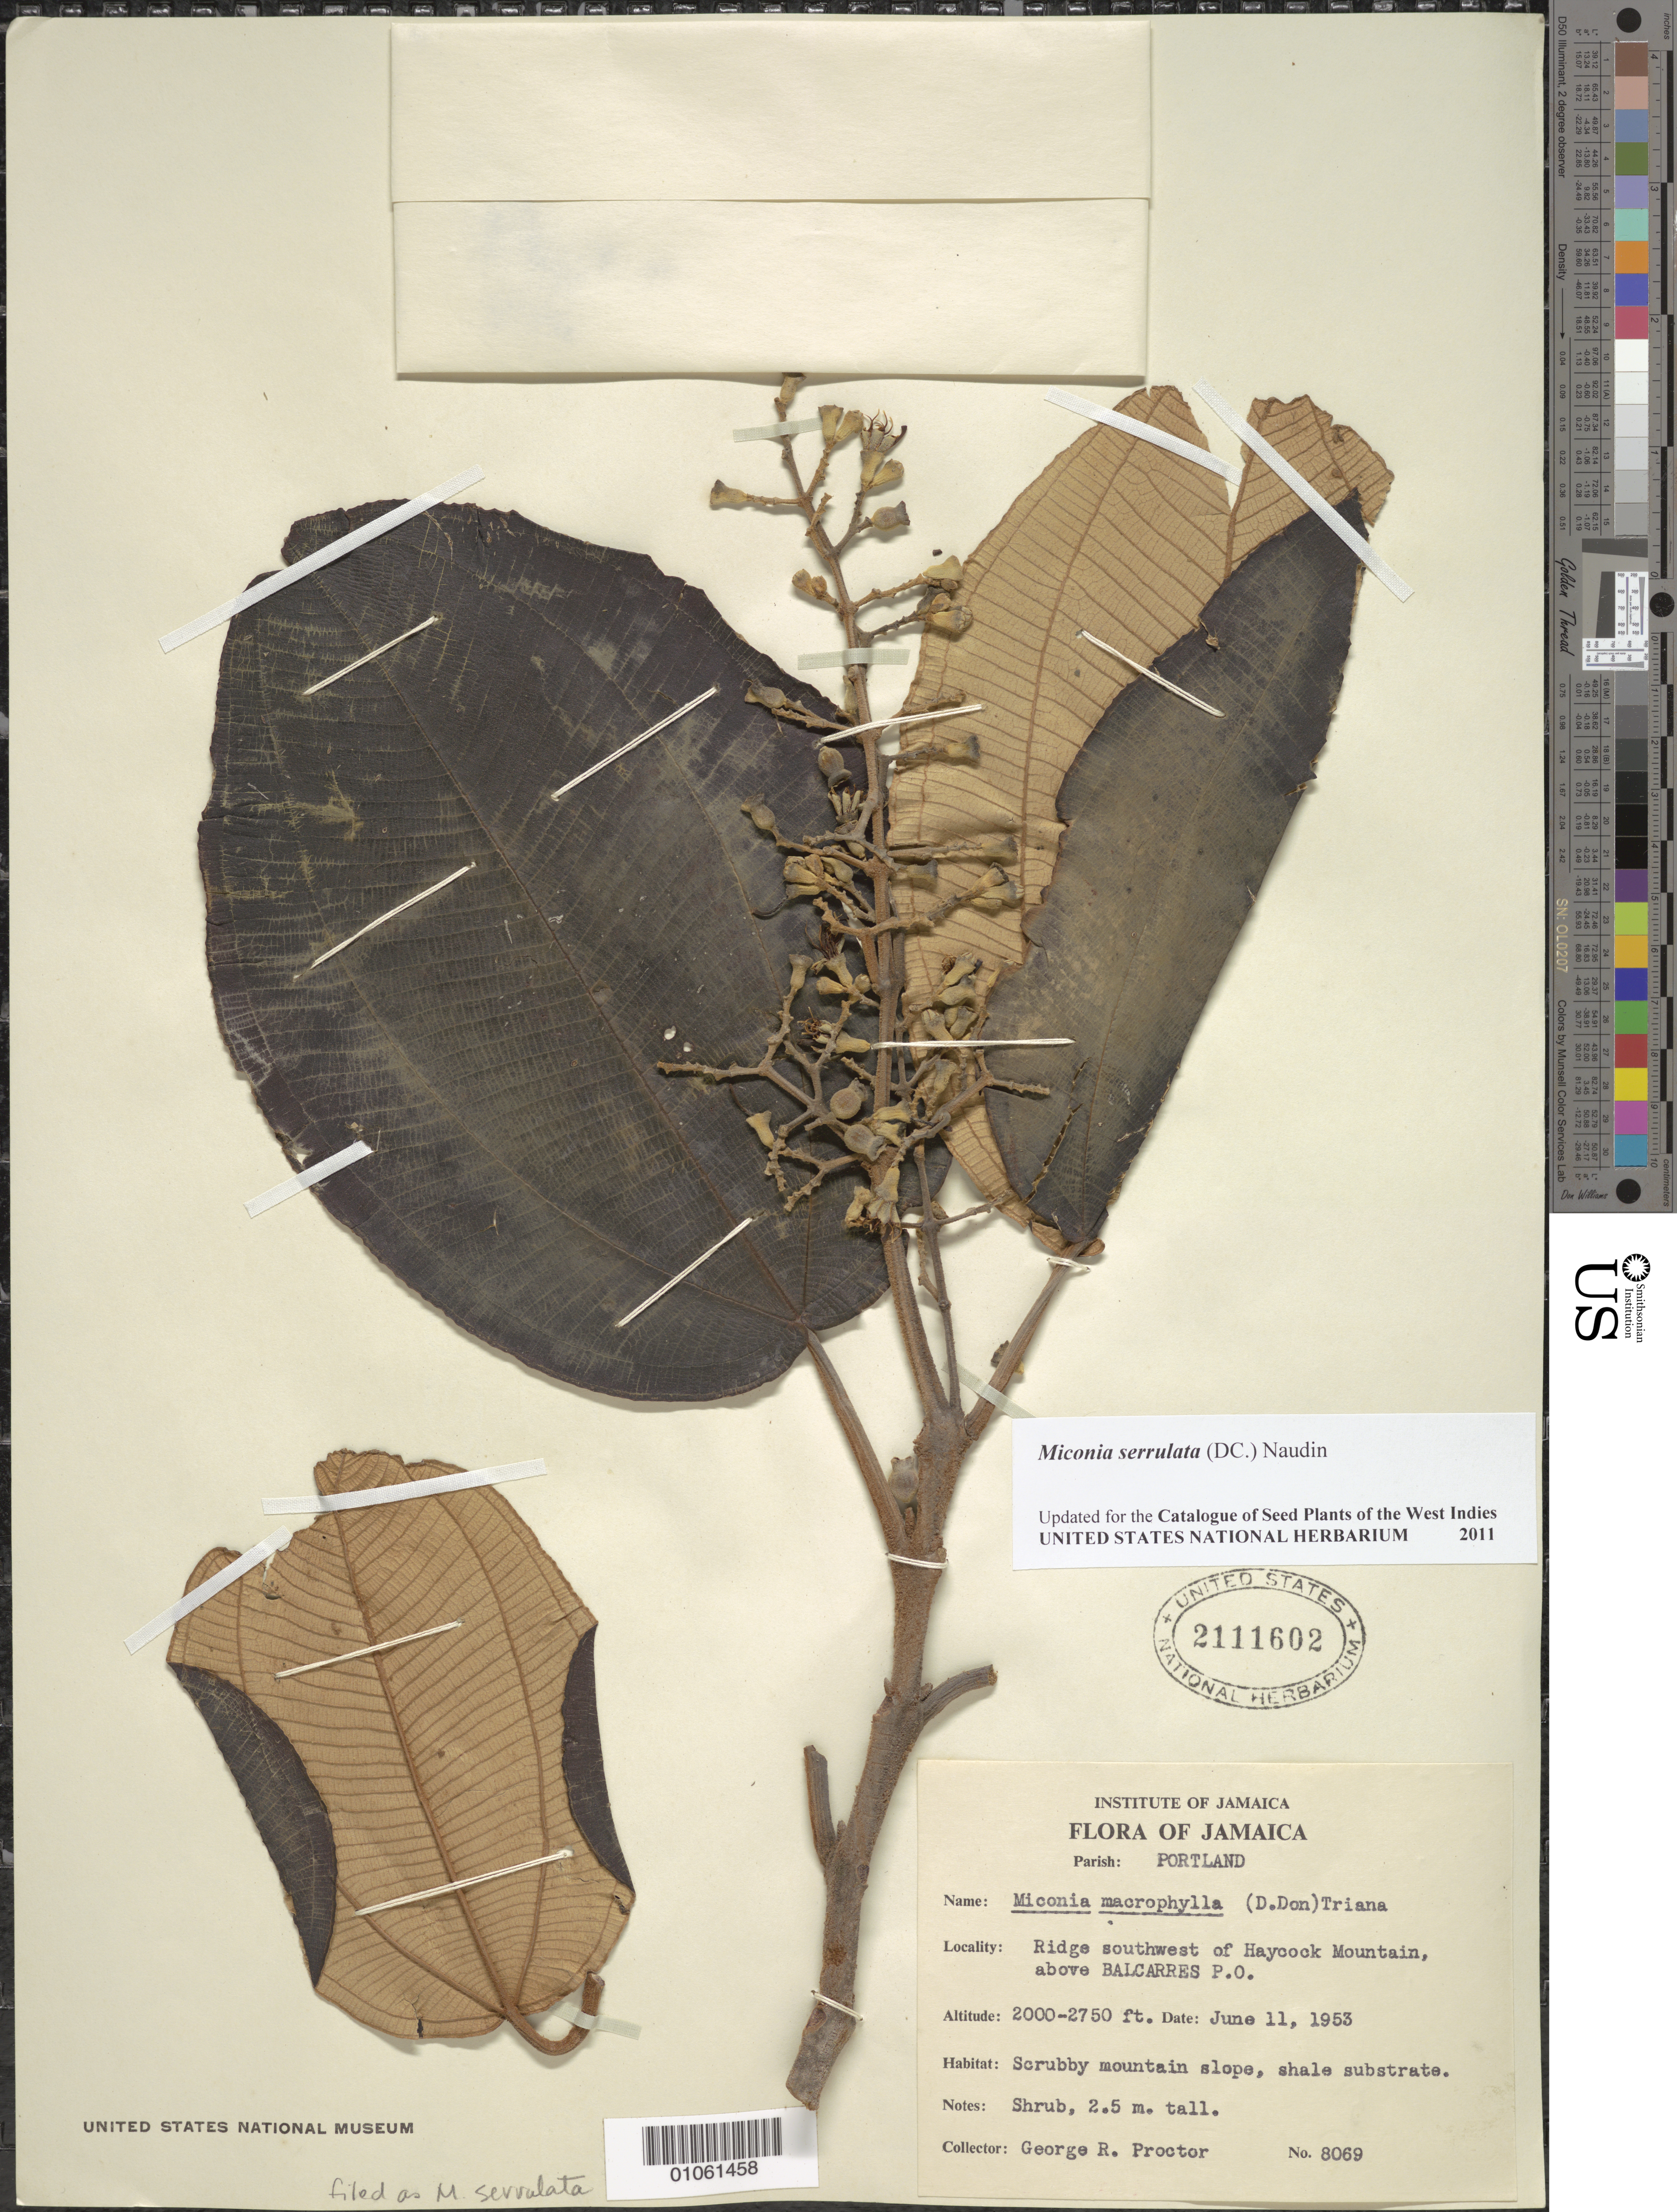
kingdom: Plantae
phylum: Tracheophyta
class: Magnoliopsida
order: Myrtales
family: Melastomataceae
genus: Miconia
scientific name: Miconia serrulata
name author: (DC.) Naudin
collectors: G. R. Proctor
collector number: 8069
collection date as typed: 11 Jun 1953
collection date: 1953-06-11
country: Jamaica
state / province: Portland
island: Jamaica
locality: Haycock Mountain, ridge SW of; above Balcarres P.O.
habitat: Scrubby mountain slope, shale substrate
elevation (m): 610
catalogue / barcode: US 2111602